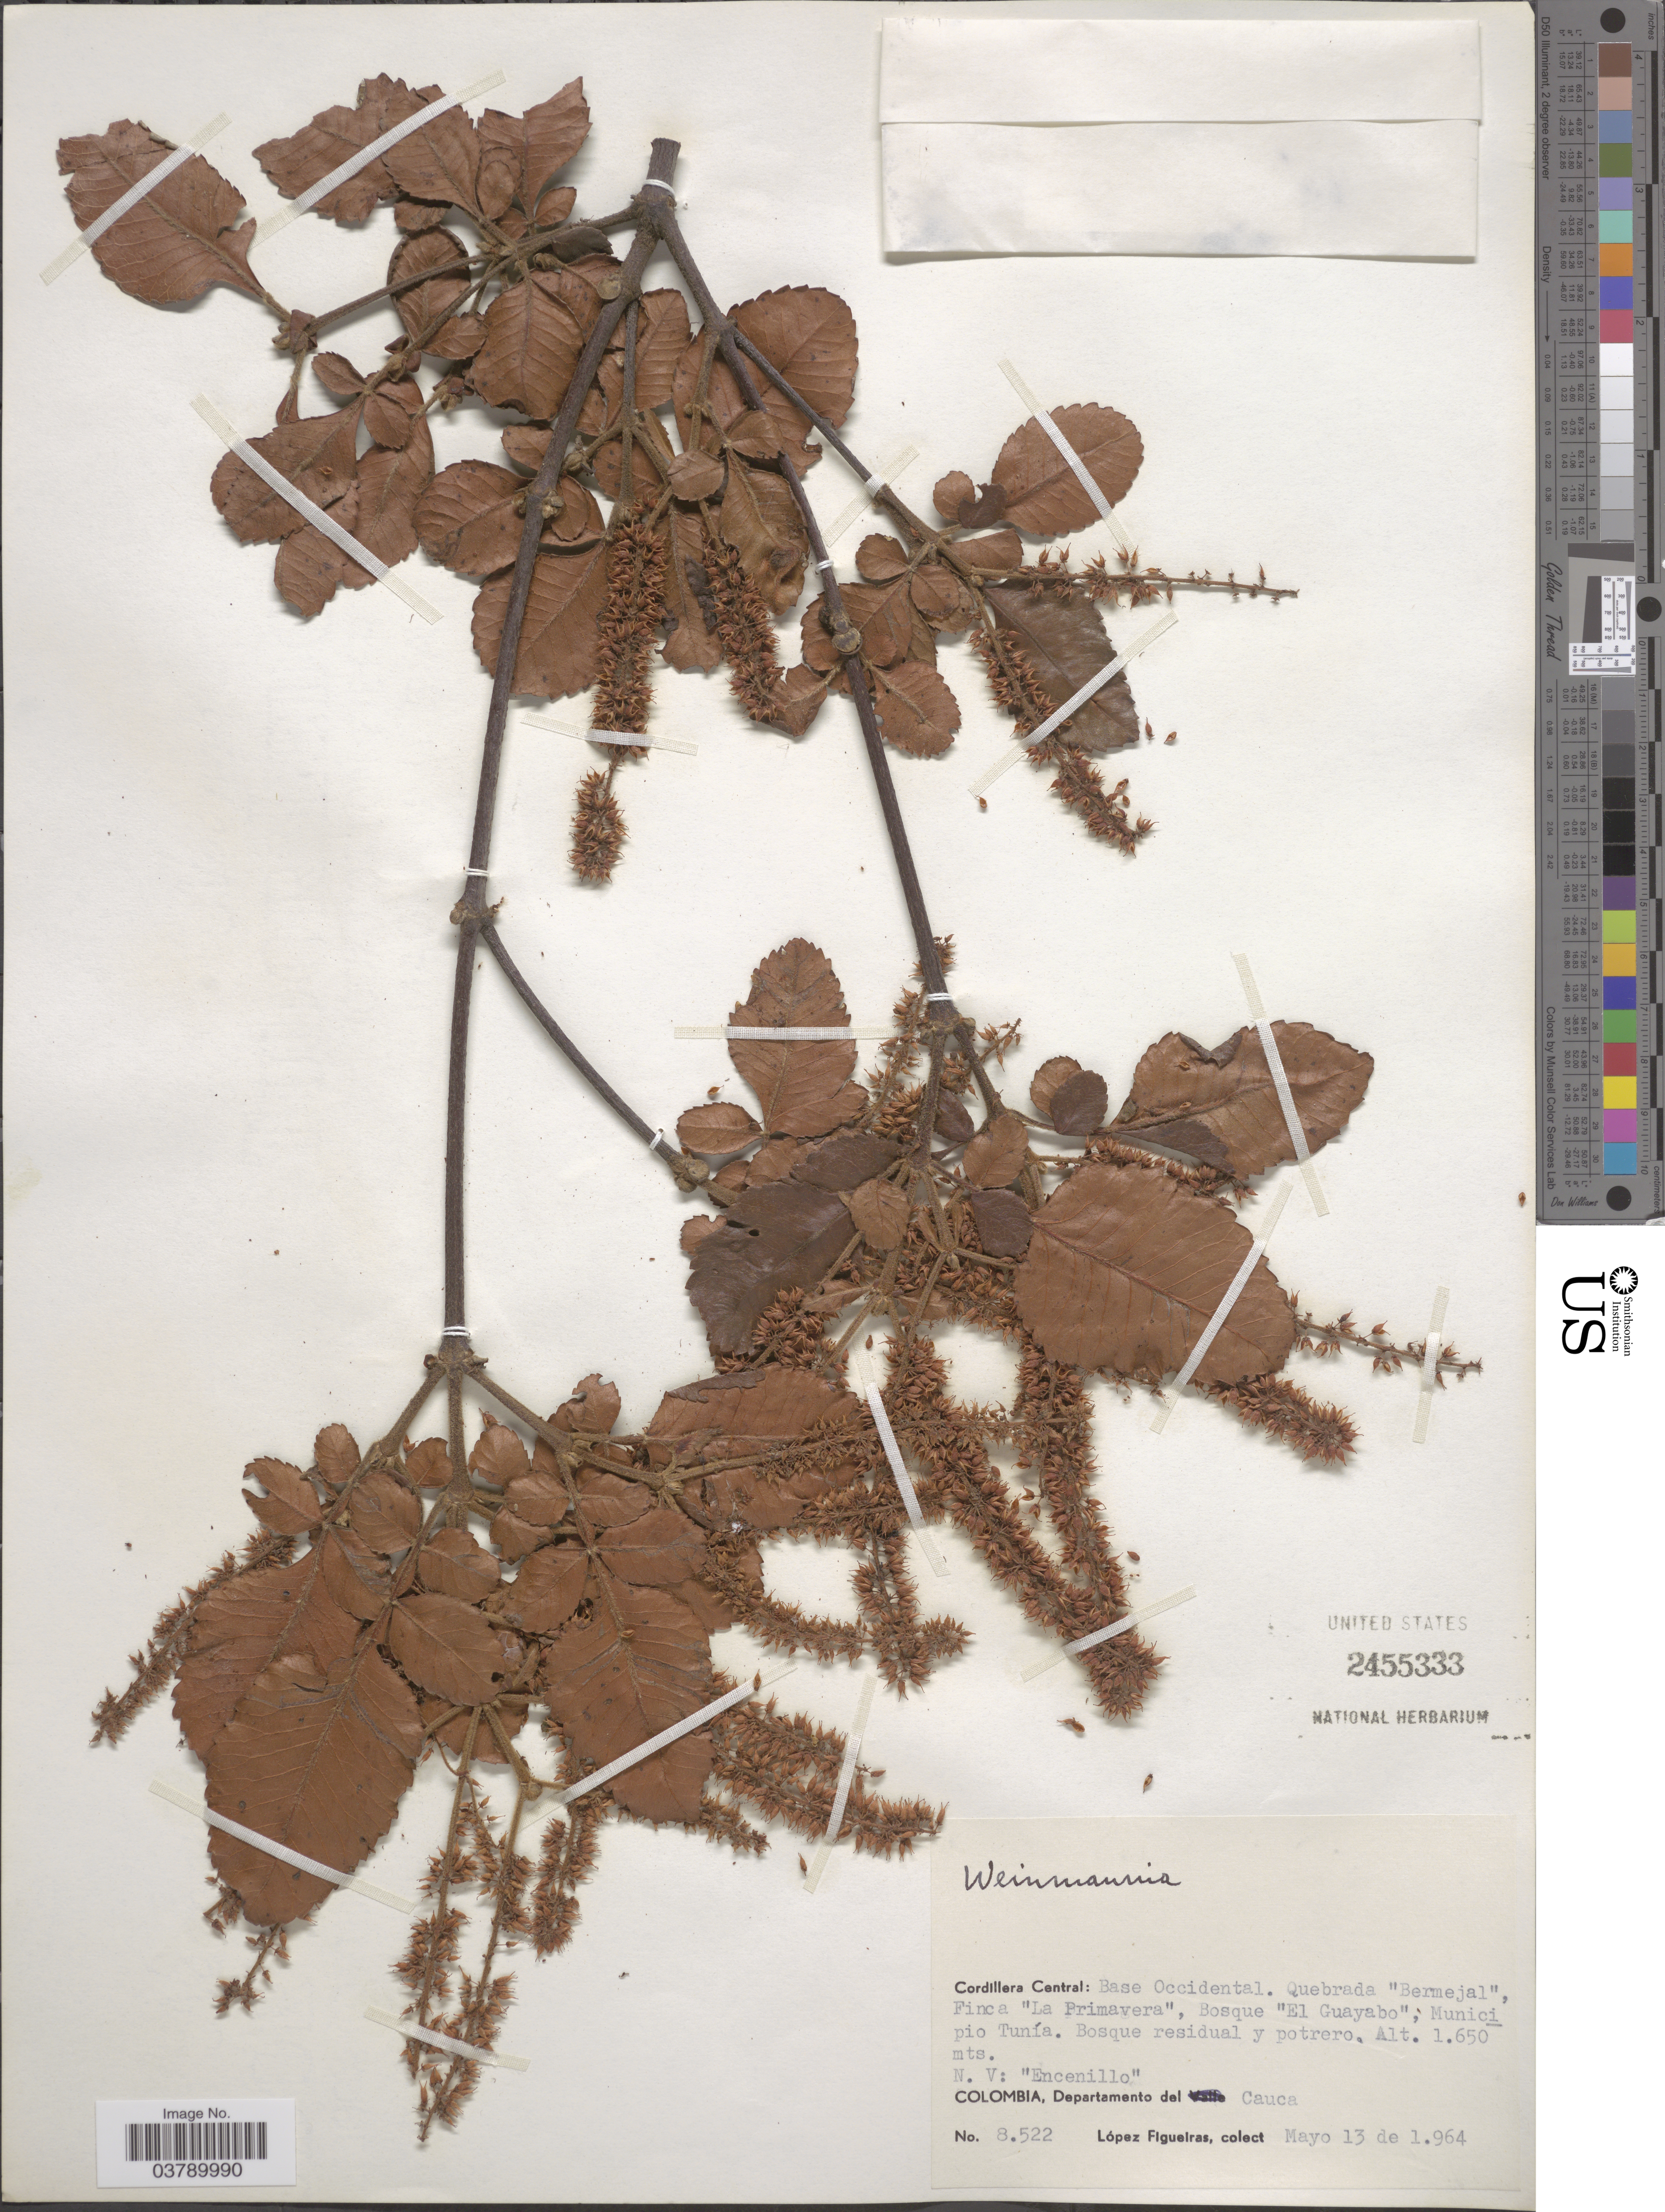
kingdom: Plantae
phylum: Tracheophyta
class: Magnoliopsida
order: Oxalidales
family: Cunoniaceae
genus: Weinmannia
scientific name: Weinmannia sp.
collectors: M. López Figueiras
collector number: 8522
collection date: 1964-05-13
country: Colombia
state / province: Cauca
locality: Cordillera Central: Base Occidental. Quebrada "Bermejal", Finca "La Primavera", Bosque "El Guayabo", Municipio Tunía. Departamento del Cauca.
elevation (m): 1650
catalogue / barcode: US 2455333